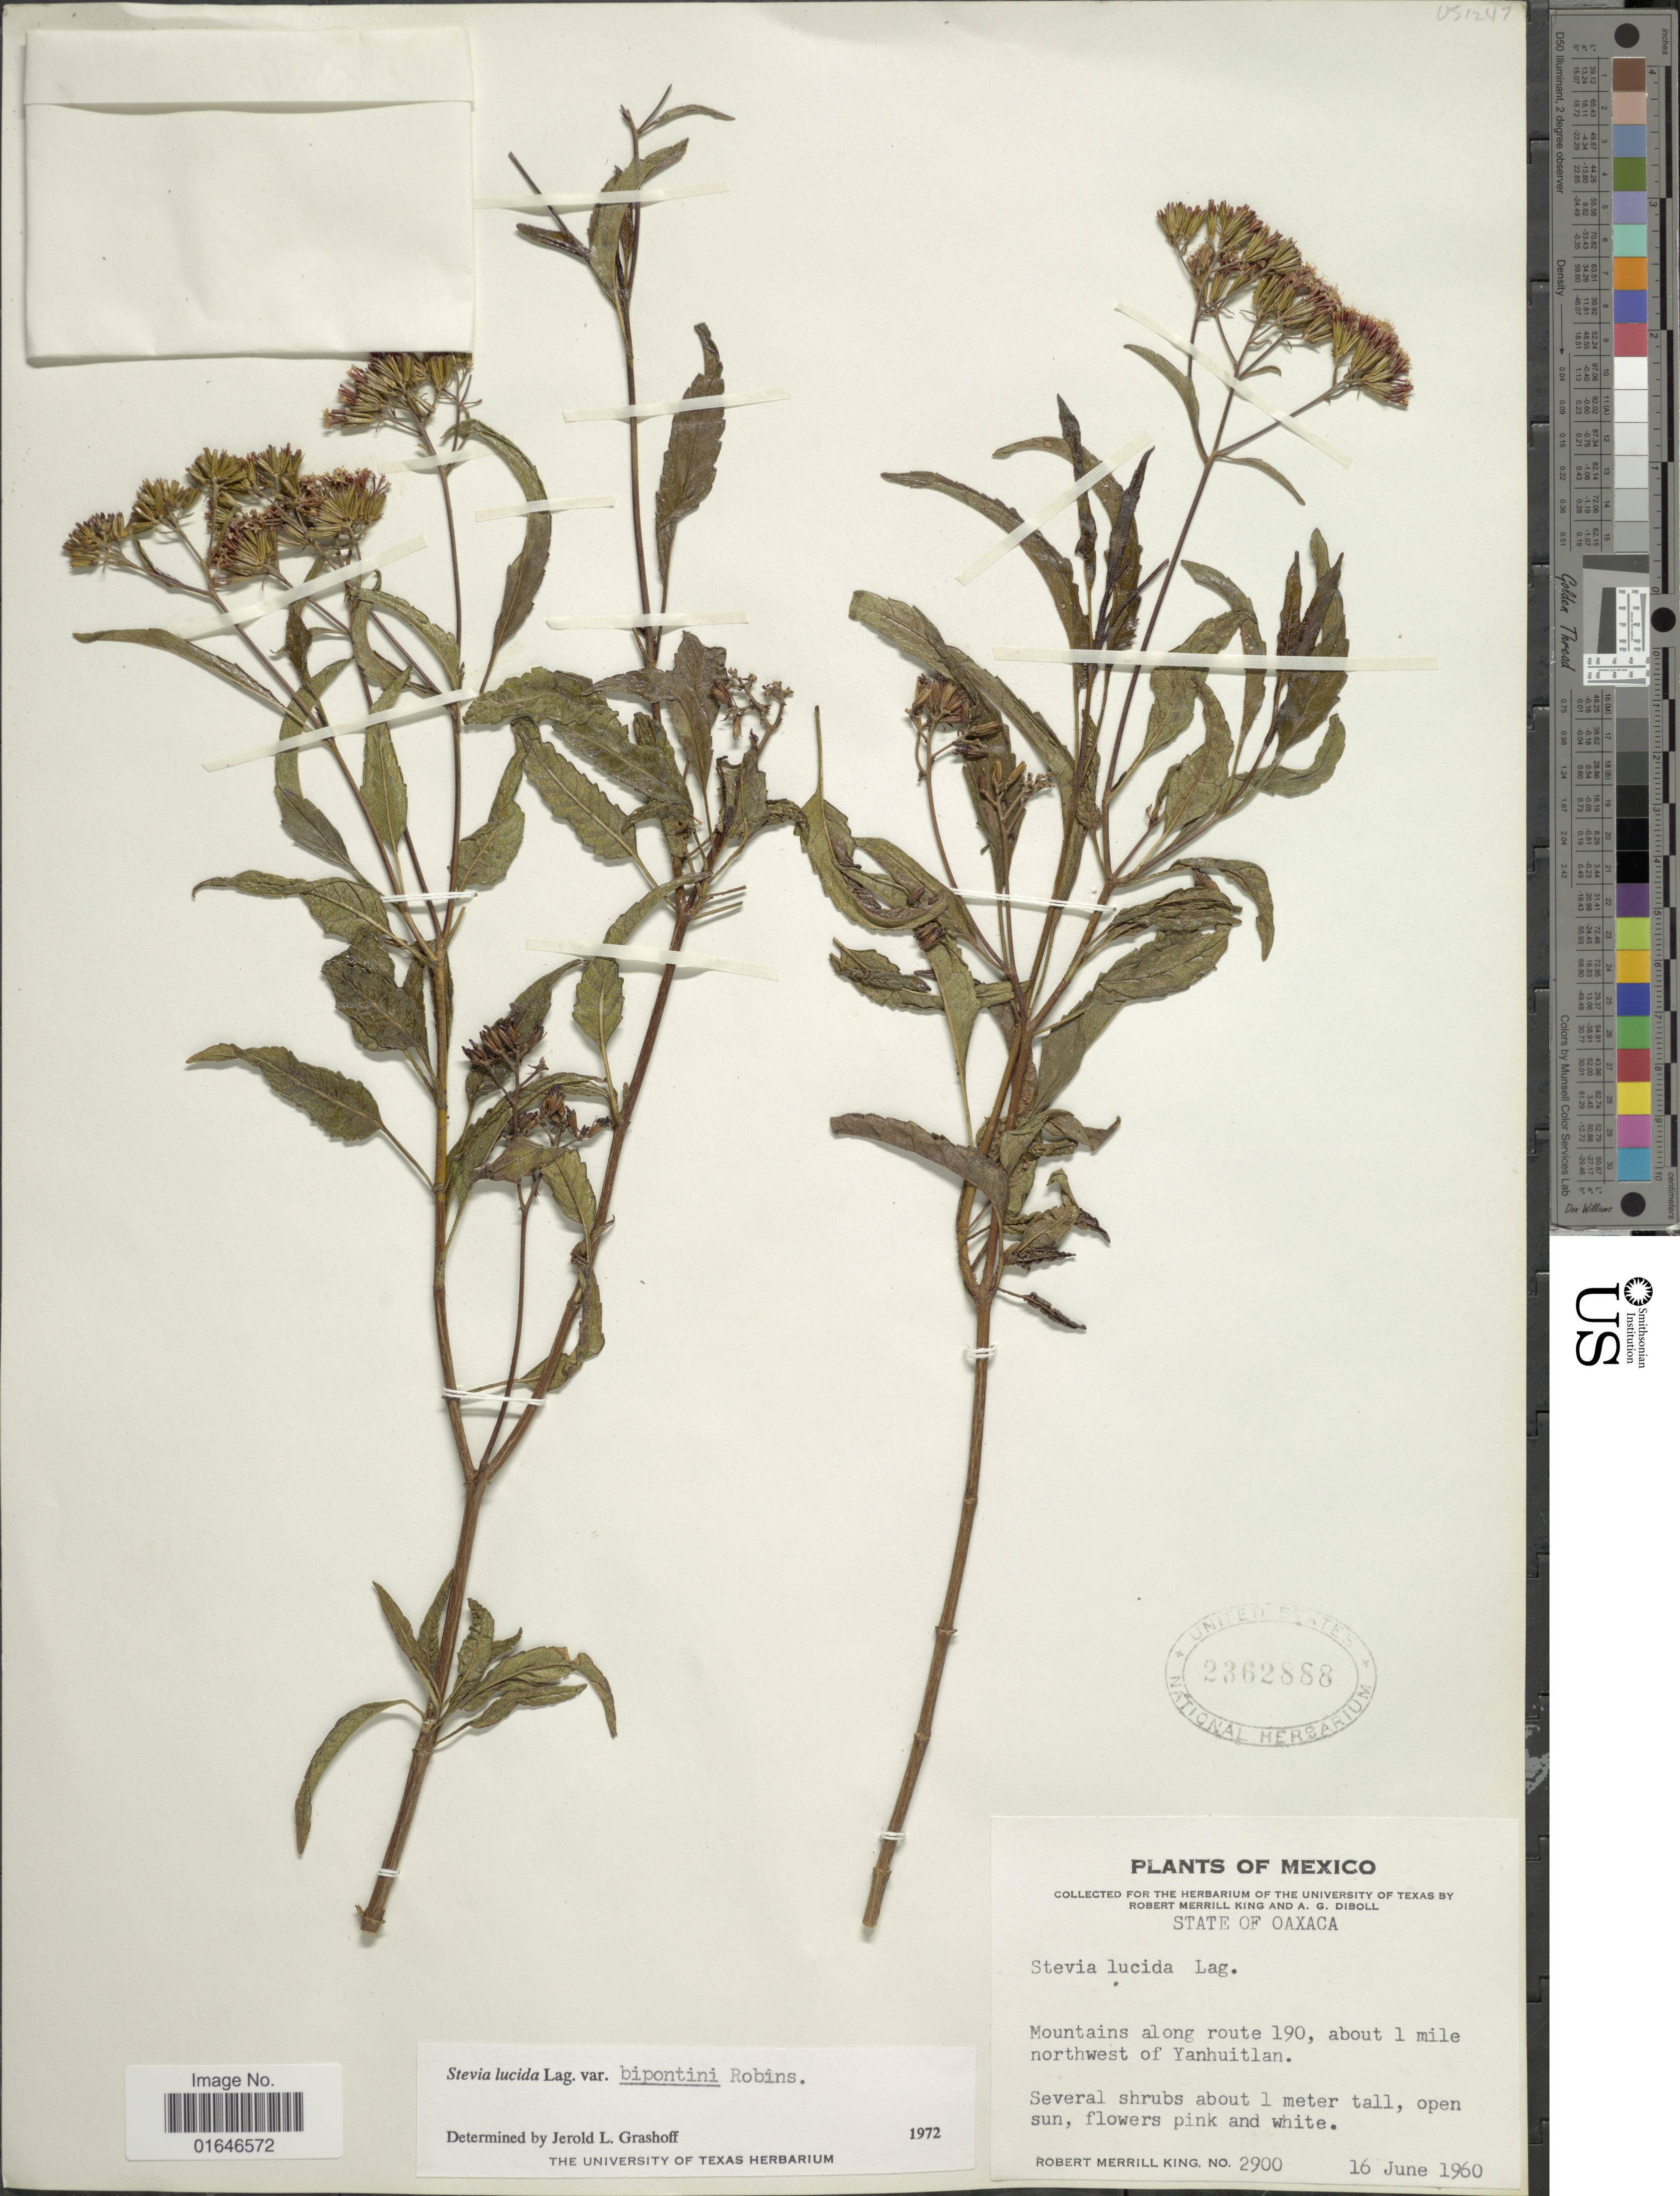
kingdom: Plantae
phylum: Tracheophyta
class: Magnoliopsida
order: Asterales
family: Asteraceae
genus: Stevia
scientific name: Stevia lucida var. bipontini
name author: B.L. Rob.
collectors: R. M. King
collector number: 2900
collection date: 1960-06-16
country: Mexico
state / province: Oaxaca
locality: State of Oaxaca, Mountains along route 190, about 1 mile northwest of Yanhuitlan.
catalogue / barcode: US 2362888